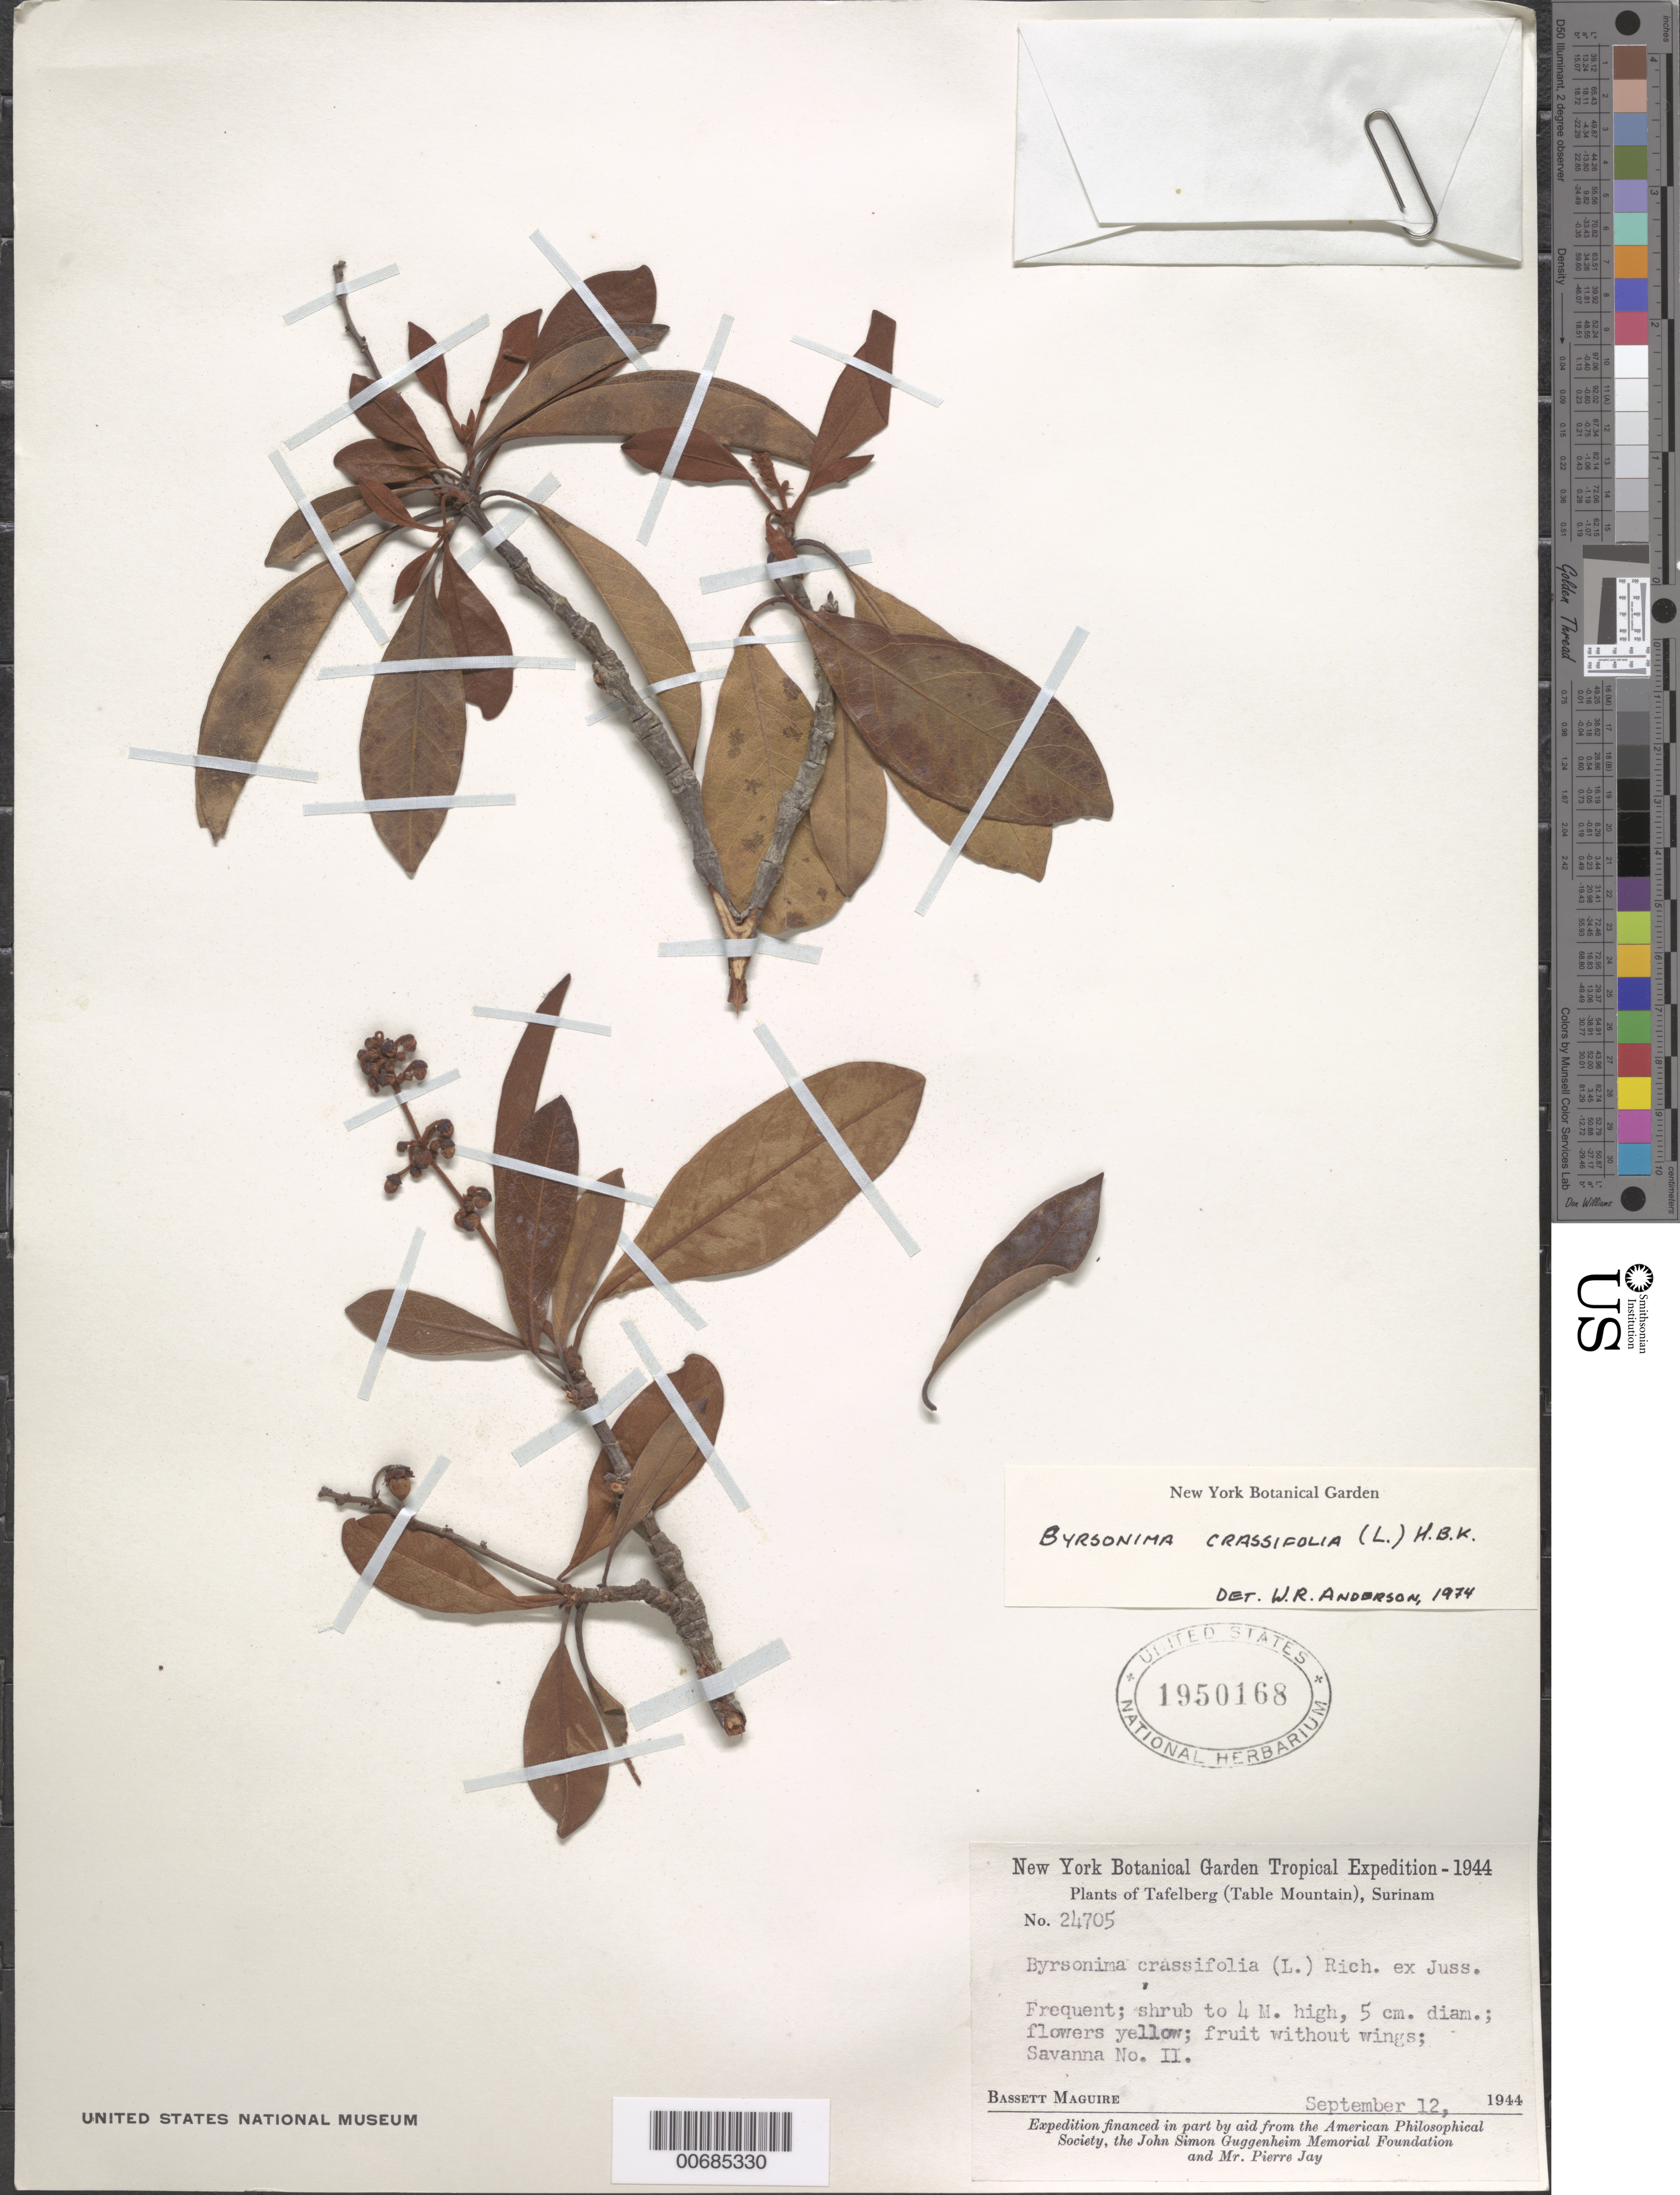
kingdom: Plantae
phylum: Tracheophyta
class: Magnoliopsida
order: Malpighiales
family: Malpighiaceae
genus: Byrsonima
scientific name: Byrsonima crassifolia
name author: (L.) Kunth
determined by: Anderson, W. R., (MICH), University of Michigan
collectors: B. Maguire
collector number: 24705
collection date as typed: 12-Sep-44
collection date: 1944-09-12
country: Suriname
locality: Tafelberg (Table Mountain), Savanna II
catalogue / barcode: US 1950168